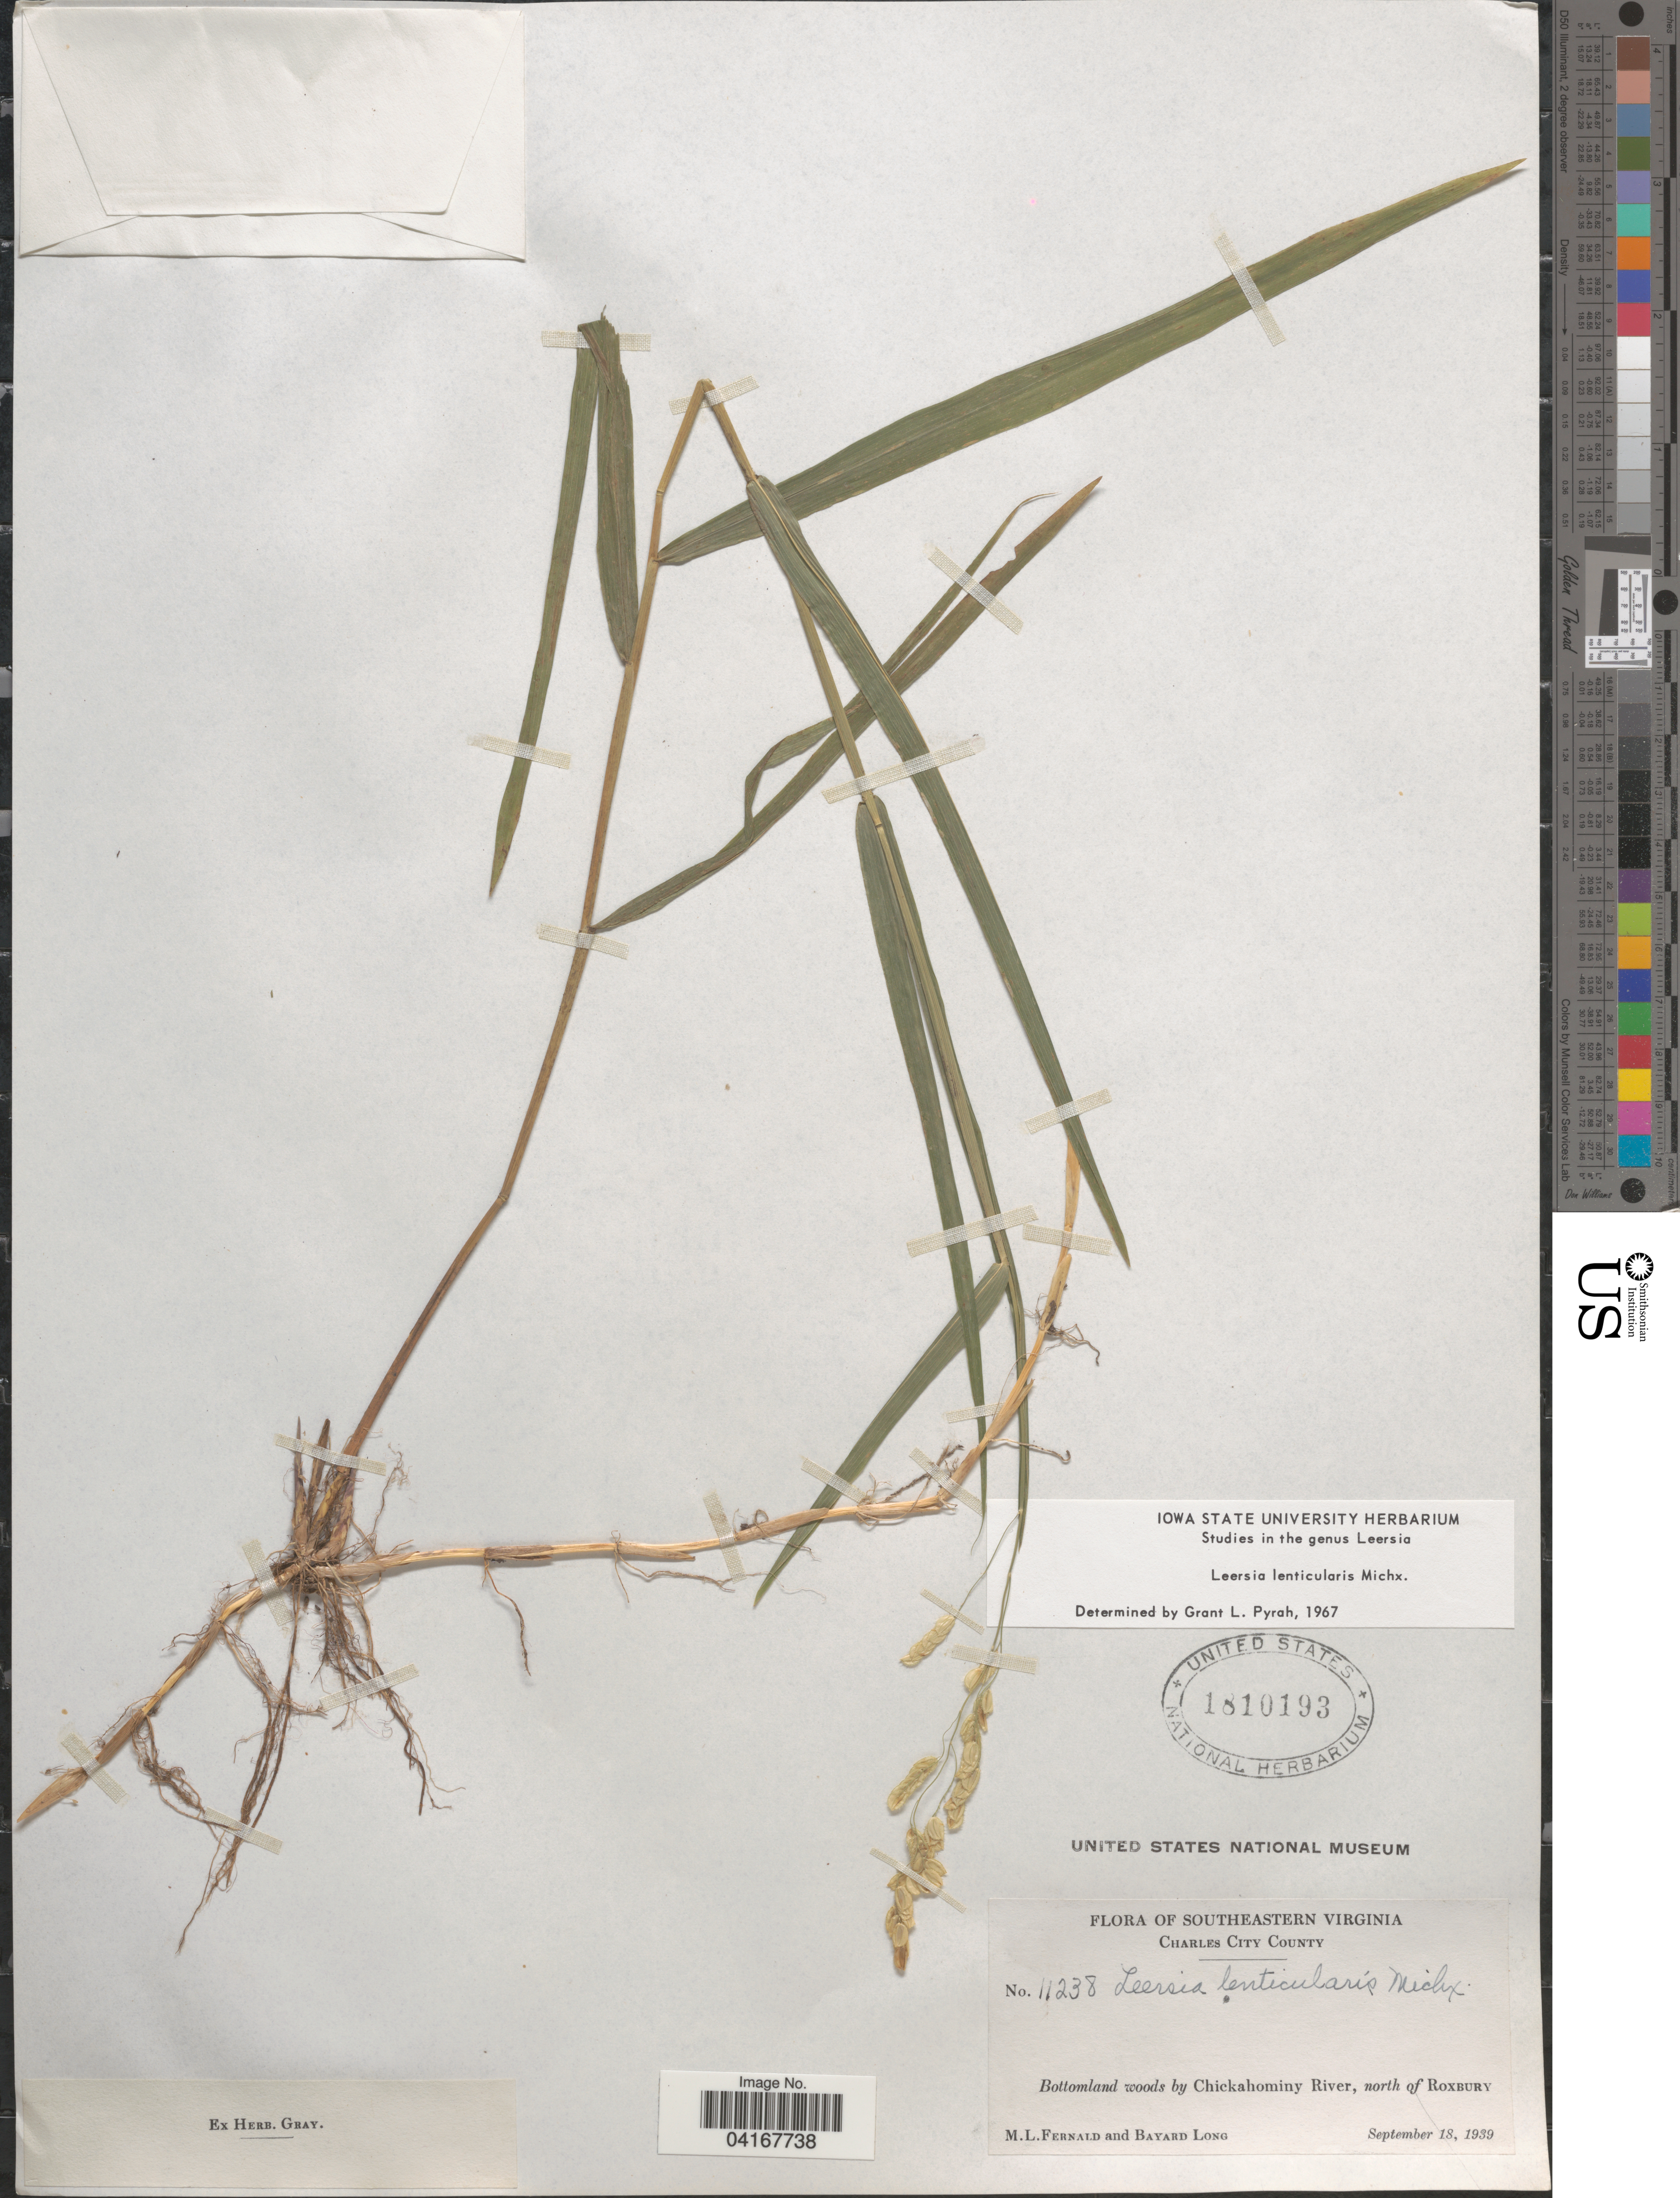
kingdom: Plantae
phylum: Tracheophyta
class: Liliopsida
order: Poales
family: Poaceae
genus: Leersia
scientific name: Leersia lenticularis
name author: Michx.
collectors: M. L. Fernald & B. Long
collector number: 11238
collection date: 1939-09-18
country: United States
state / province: Virginia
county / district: Charles City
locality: Southeastern Virginia. Charles City County. Bottomland woods by Chickahominy River, north of Roxbury.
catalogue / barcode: US 1810193